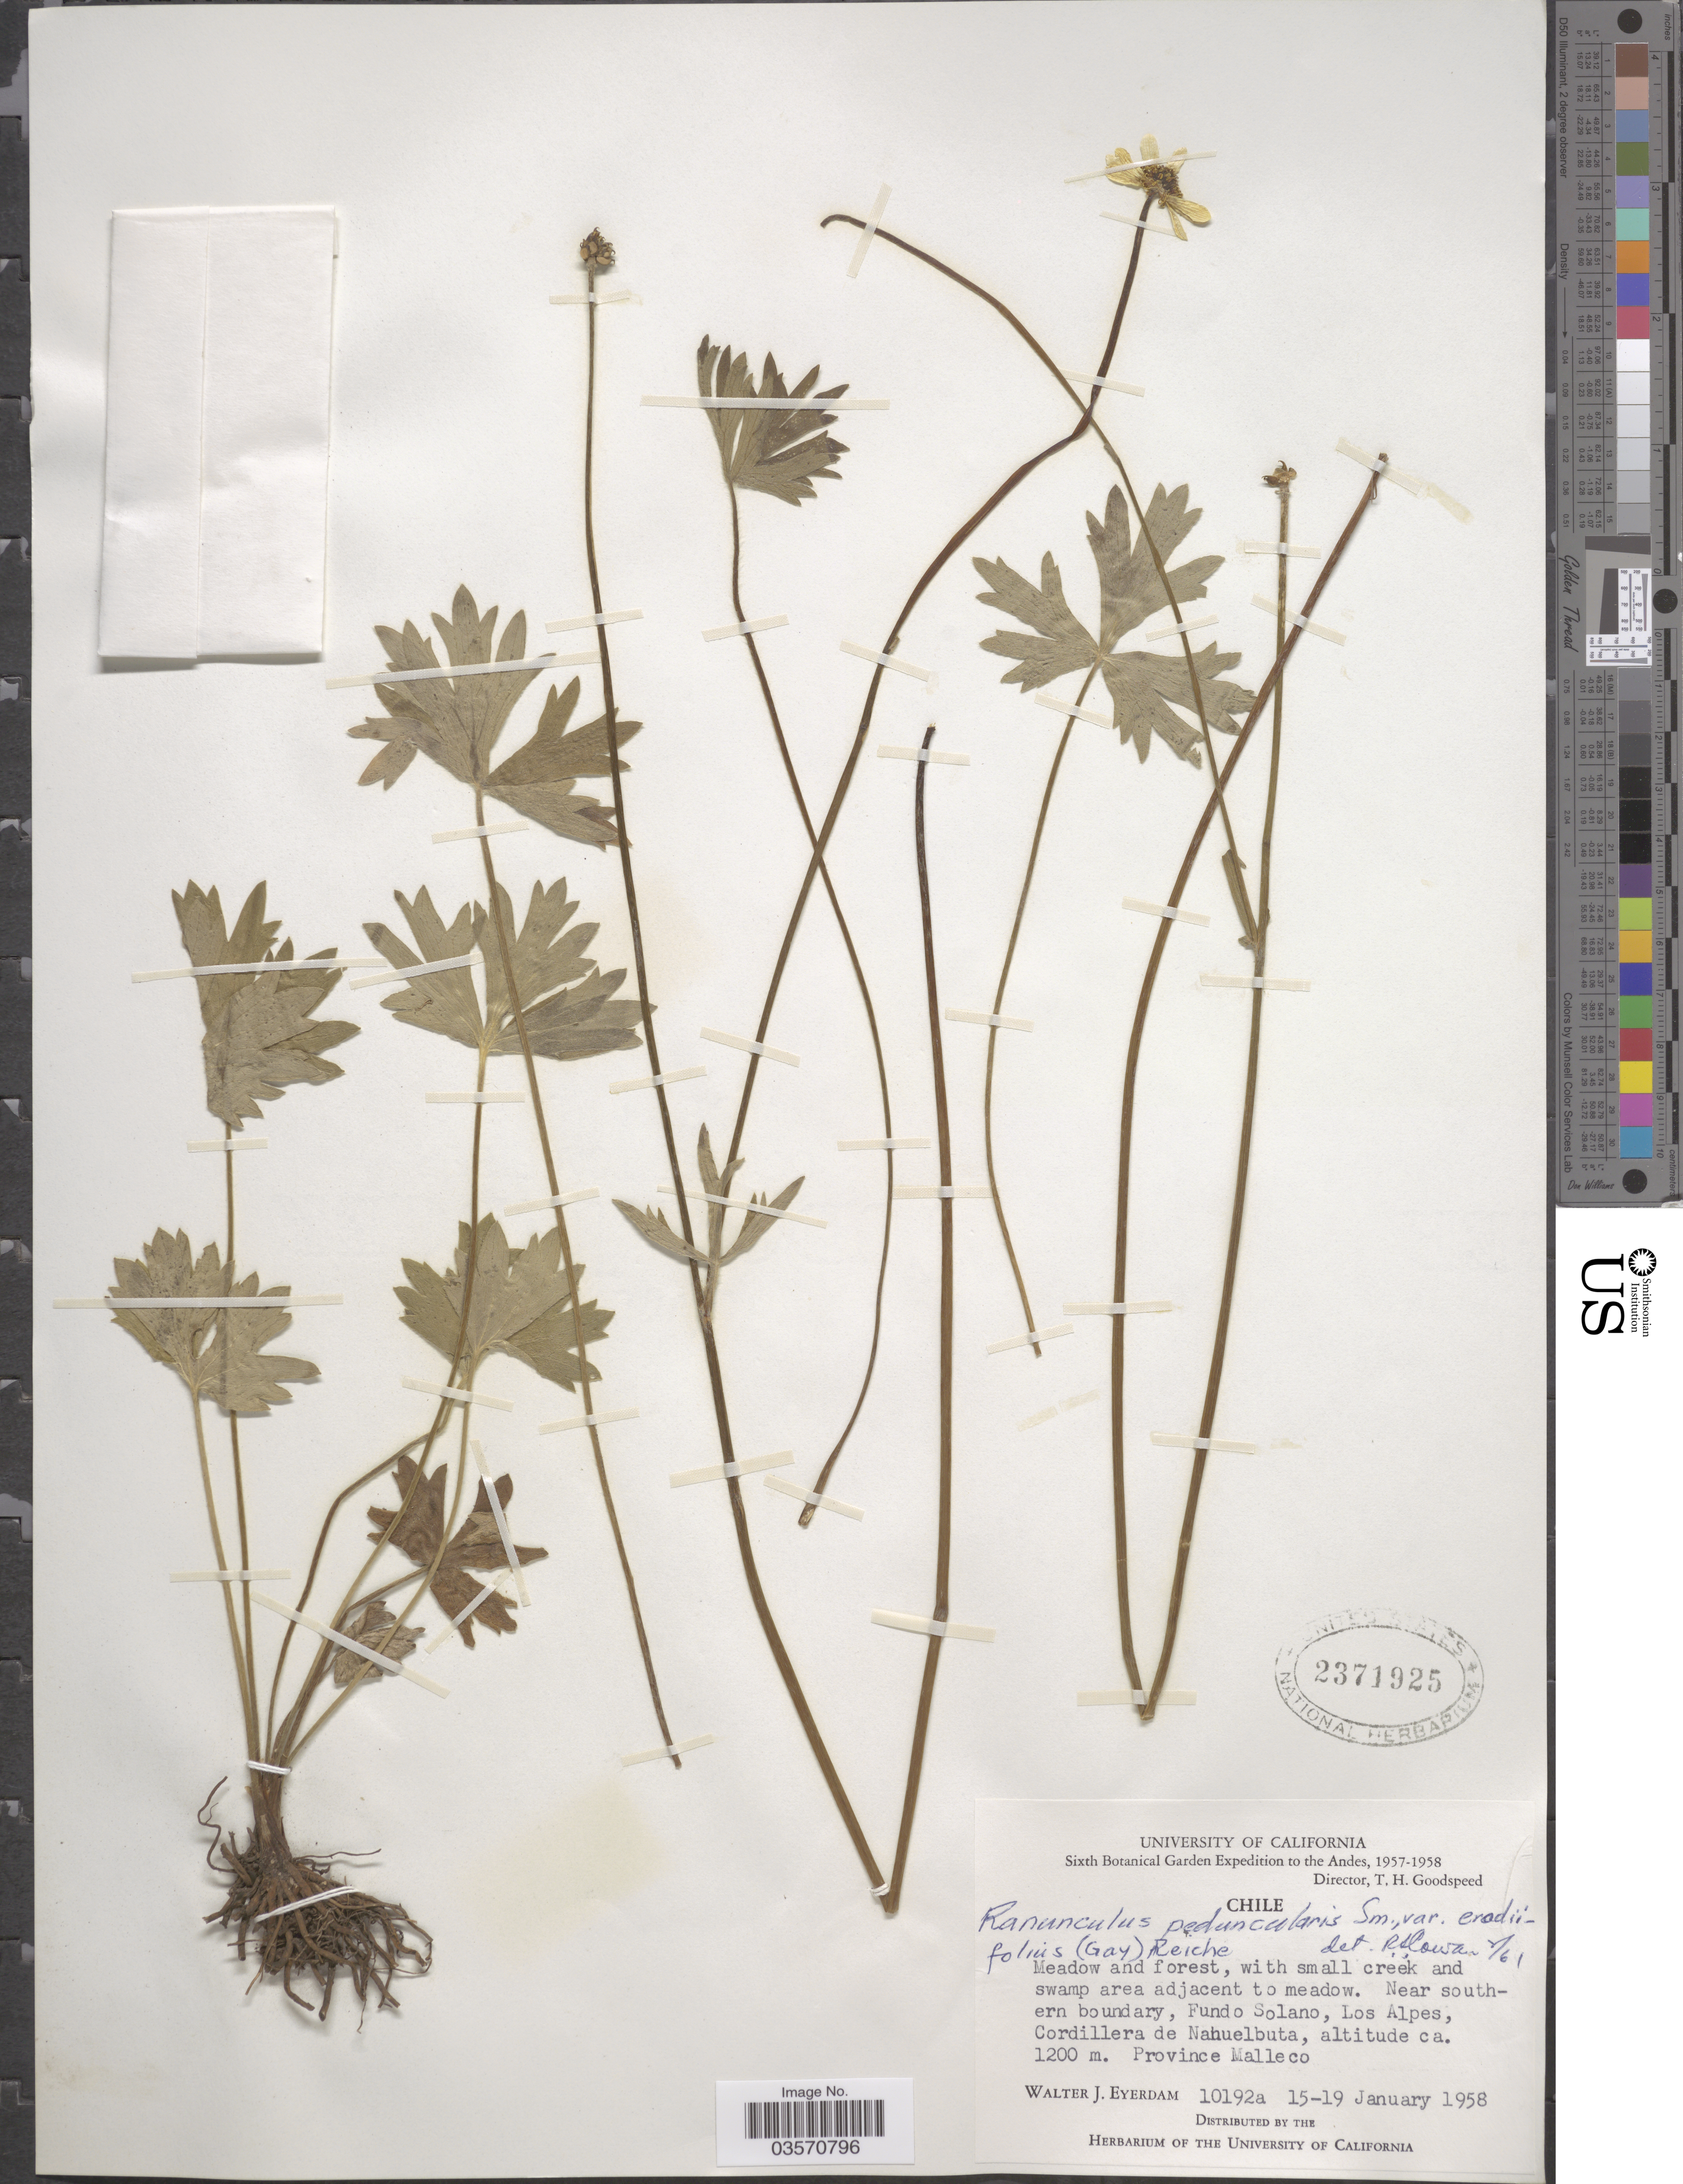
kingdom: Plantae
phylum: Tracheophyta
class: Magnoliopsida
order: Ranunculales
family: Ranunculaceae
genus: Ranunculus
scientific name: Ranunculus peduncularis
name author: Sm.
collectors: W. J. Eyerdam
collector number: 10192a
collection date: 1958-01-15/1958-01-19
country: Chile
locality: Andes, Near southern boundary, Fundo Solano, Los Alpes, Cordillera de Nahuelbuta. Province Malleco.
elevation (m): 1200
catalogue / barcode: US 2371925